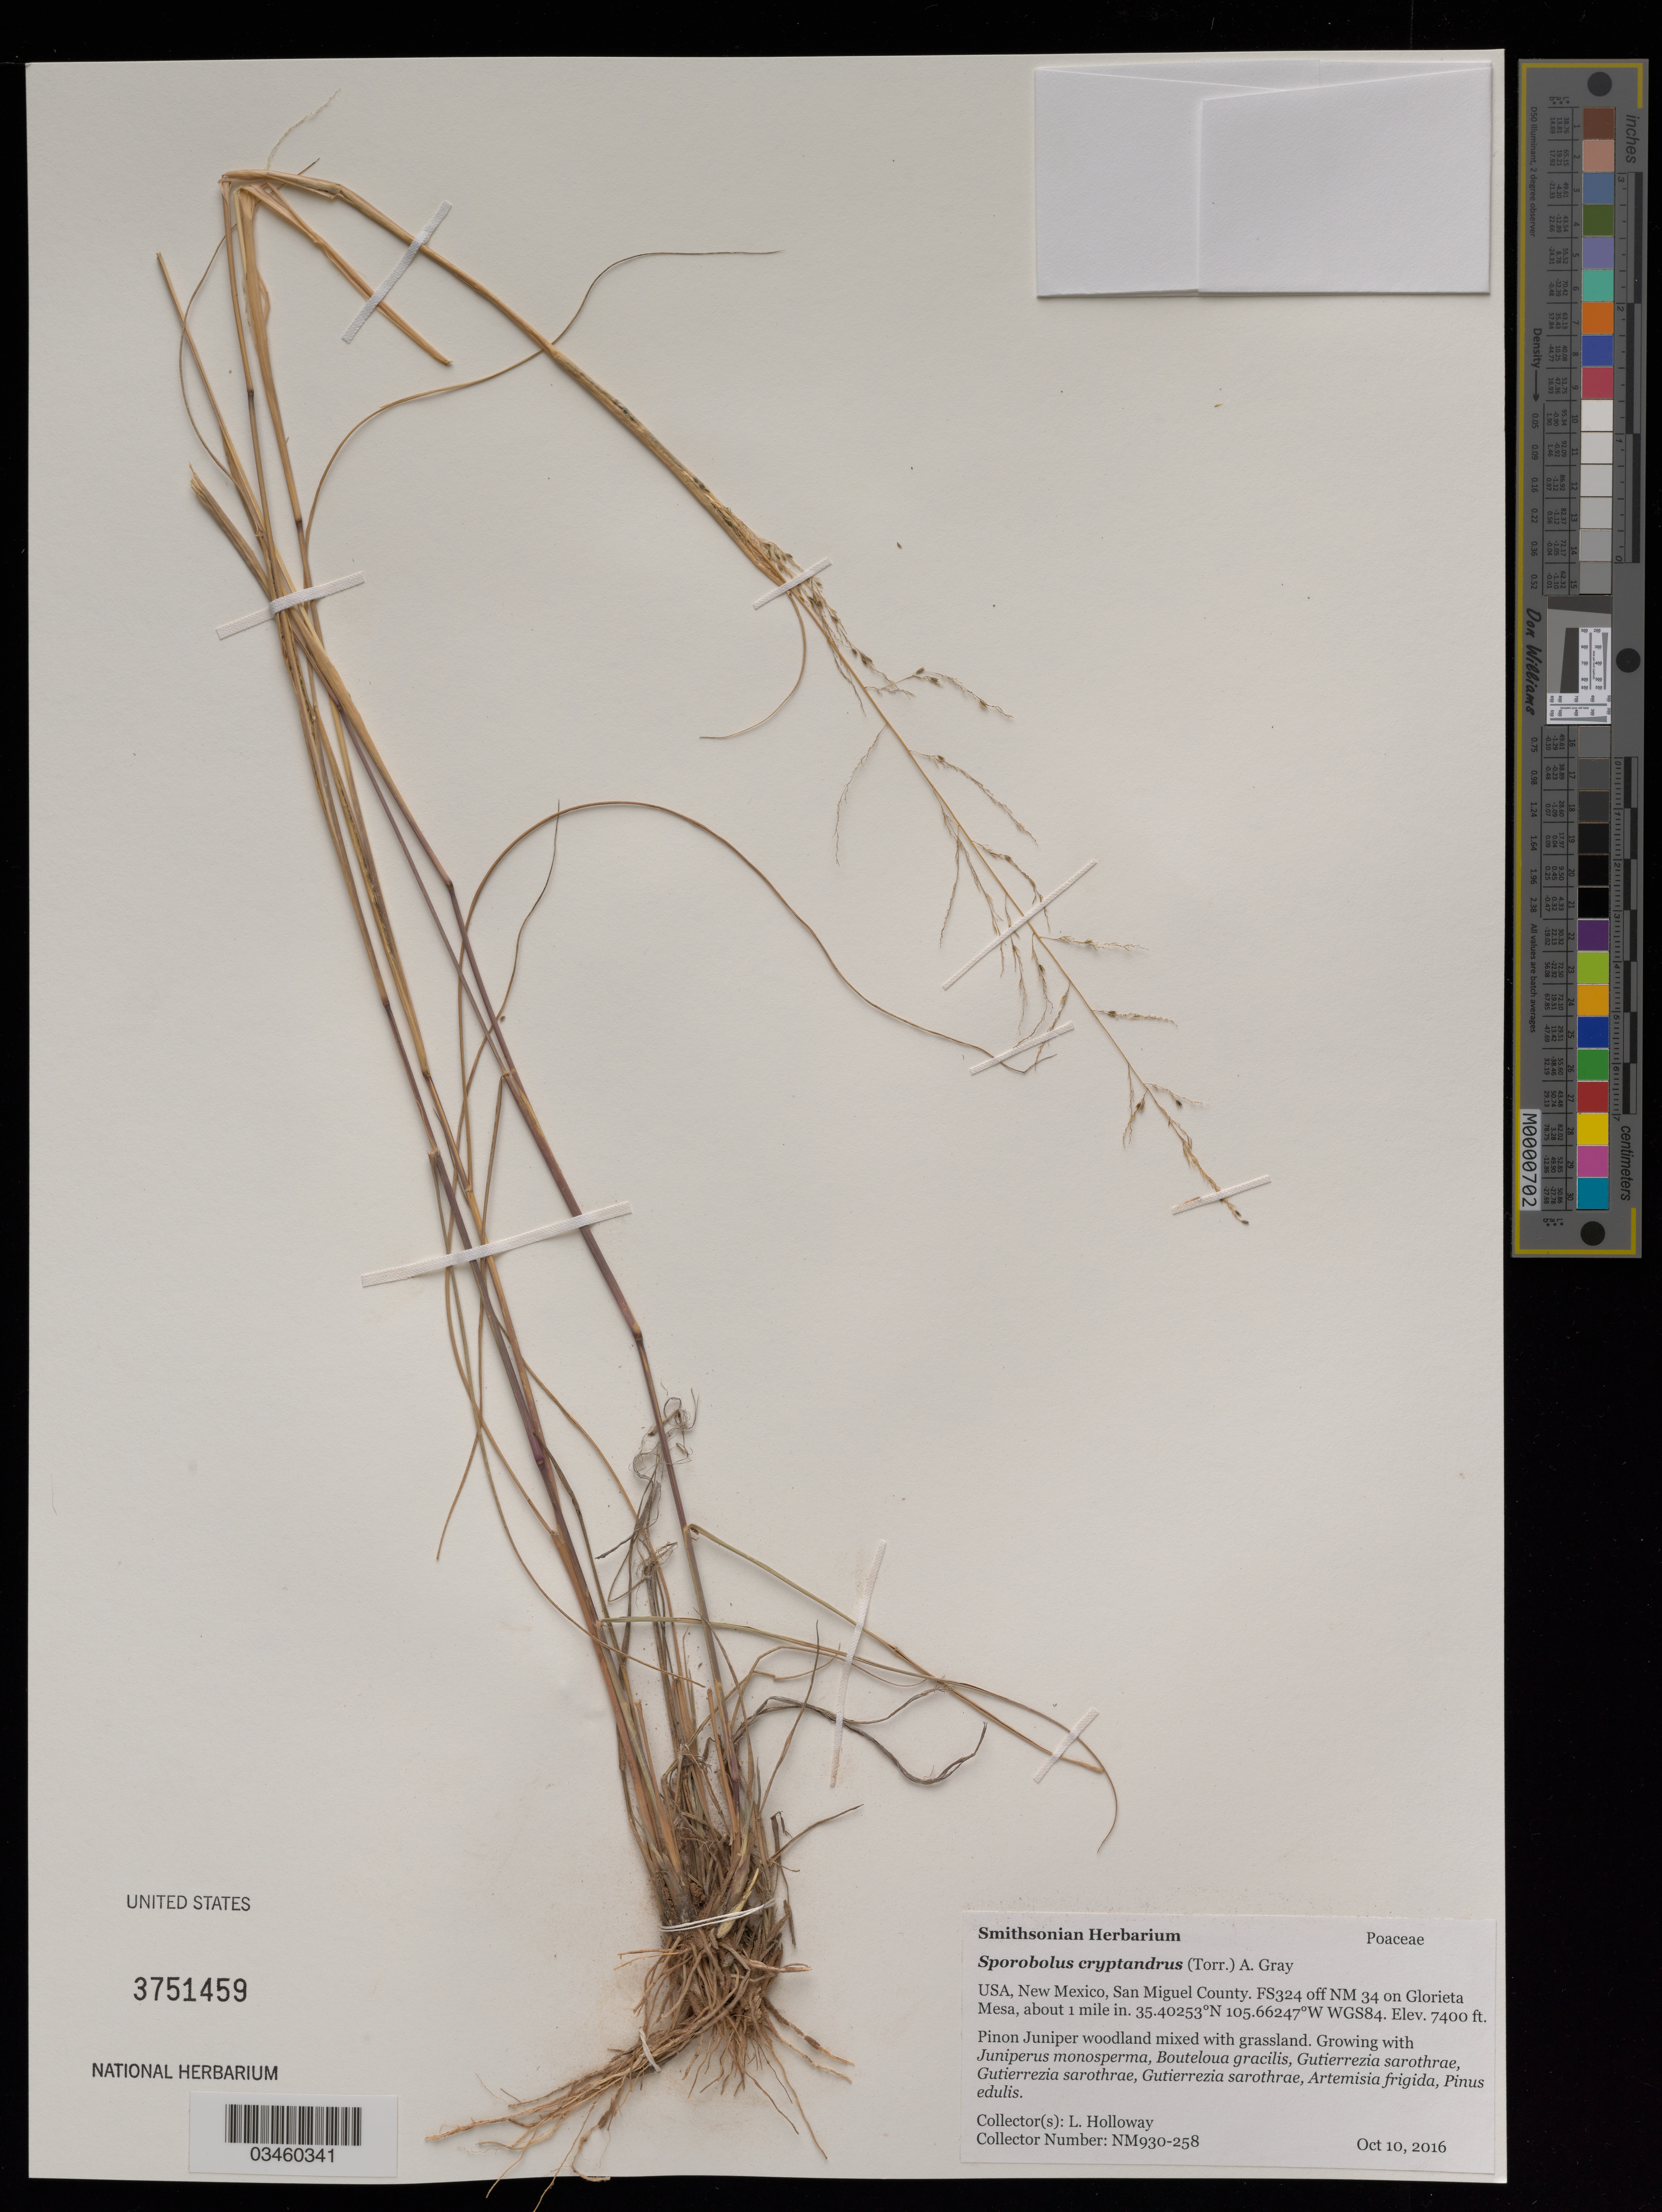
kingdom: Plantae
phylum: Tracheophyta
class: Liliopsida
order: Poales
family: Poaceae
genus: Sporobolus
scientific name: Sporobolus cryptandrus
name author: (Torr.) A. Gray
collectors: L. Holloway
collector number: NM930-258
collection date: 2016-10-10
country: United States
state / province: New Mexico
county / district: San Miguel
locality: FS 324 off NM 34 on Glorieta Mesa, about 1 mi. in.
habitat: Pinon Juniper woodland mixed with grassland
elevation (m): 2256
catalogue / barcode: US 3751459